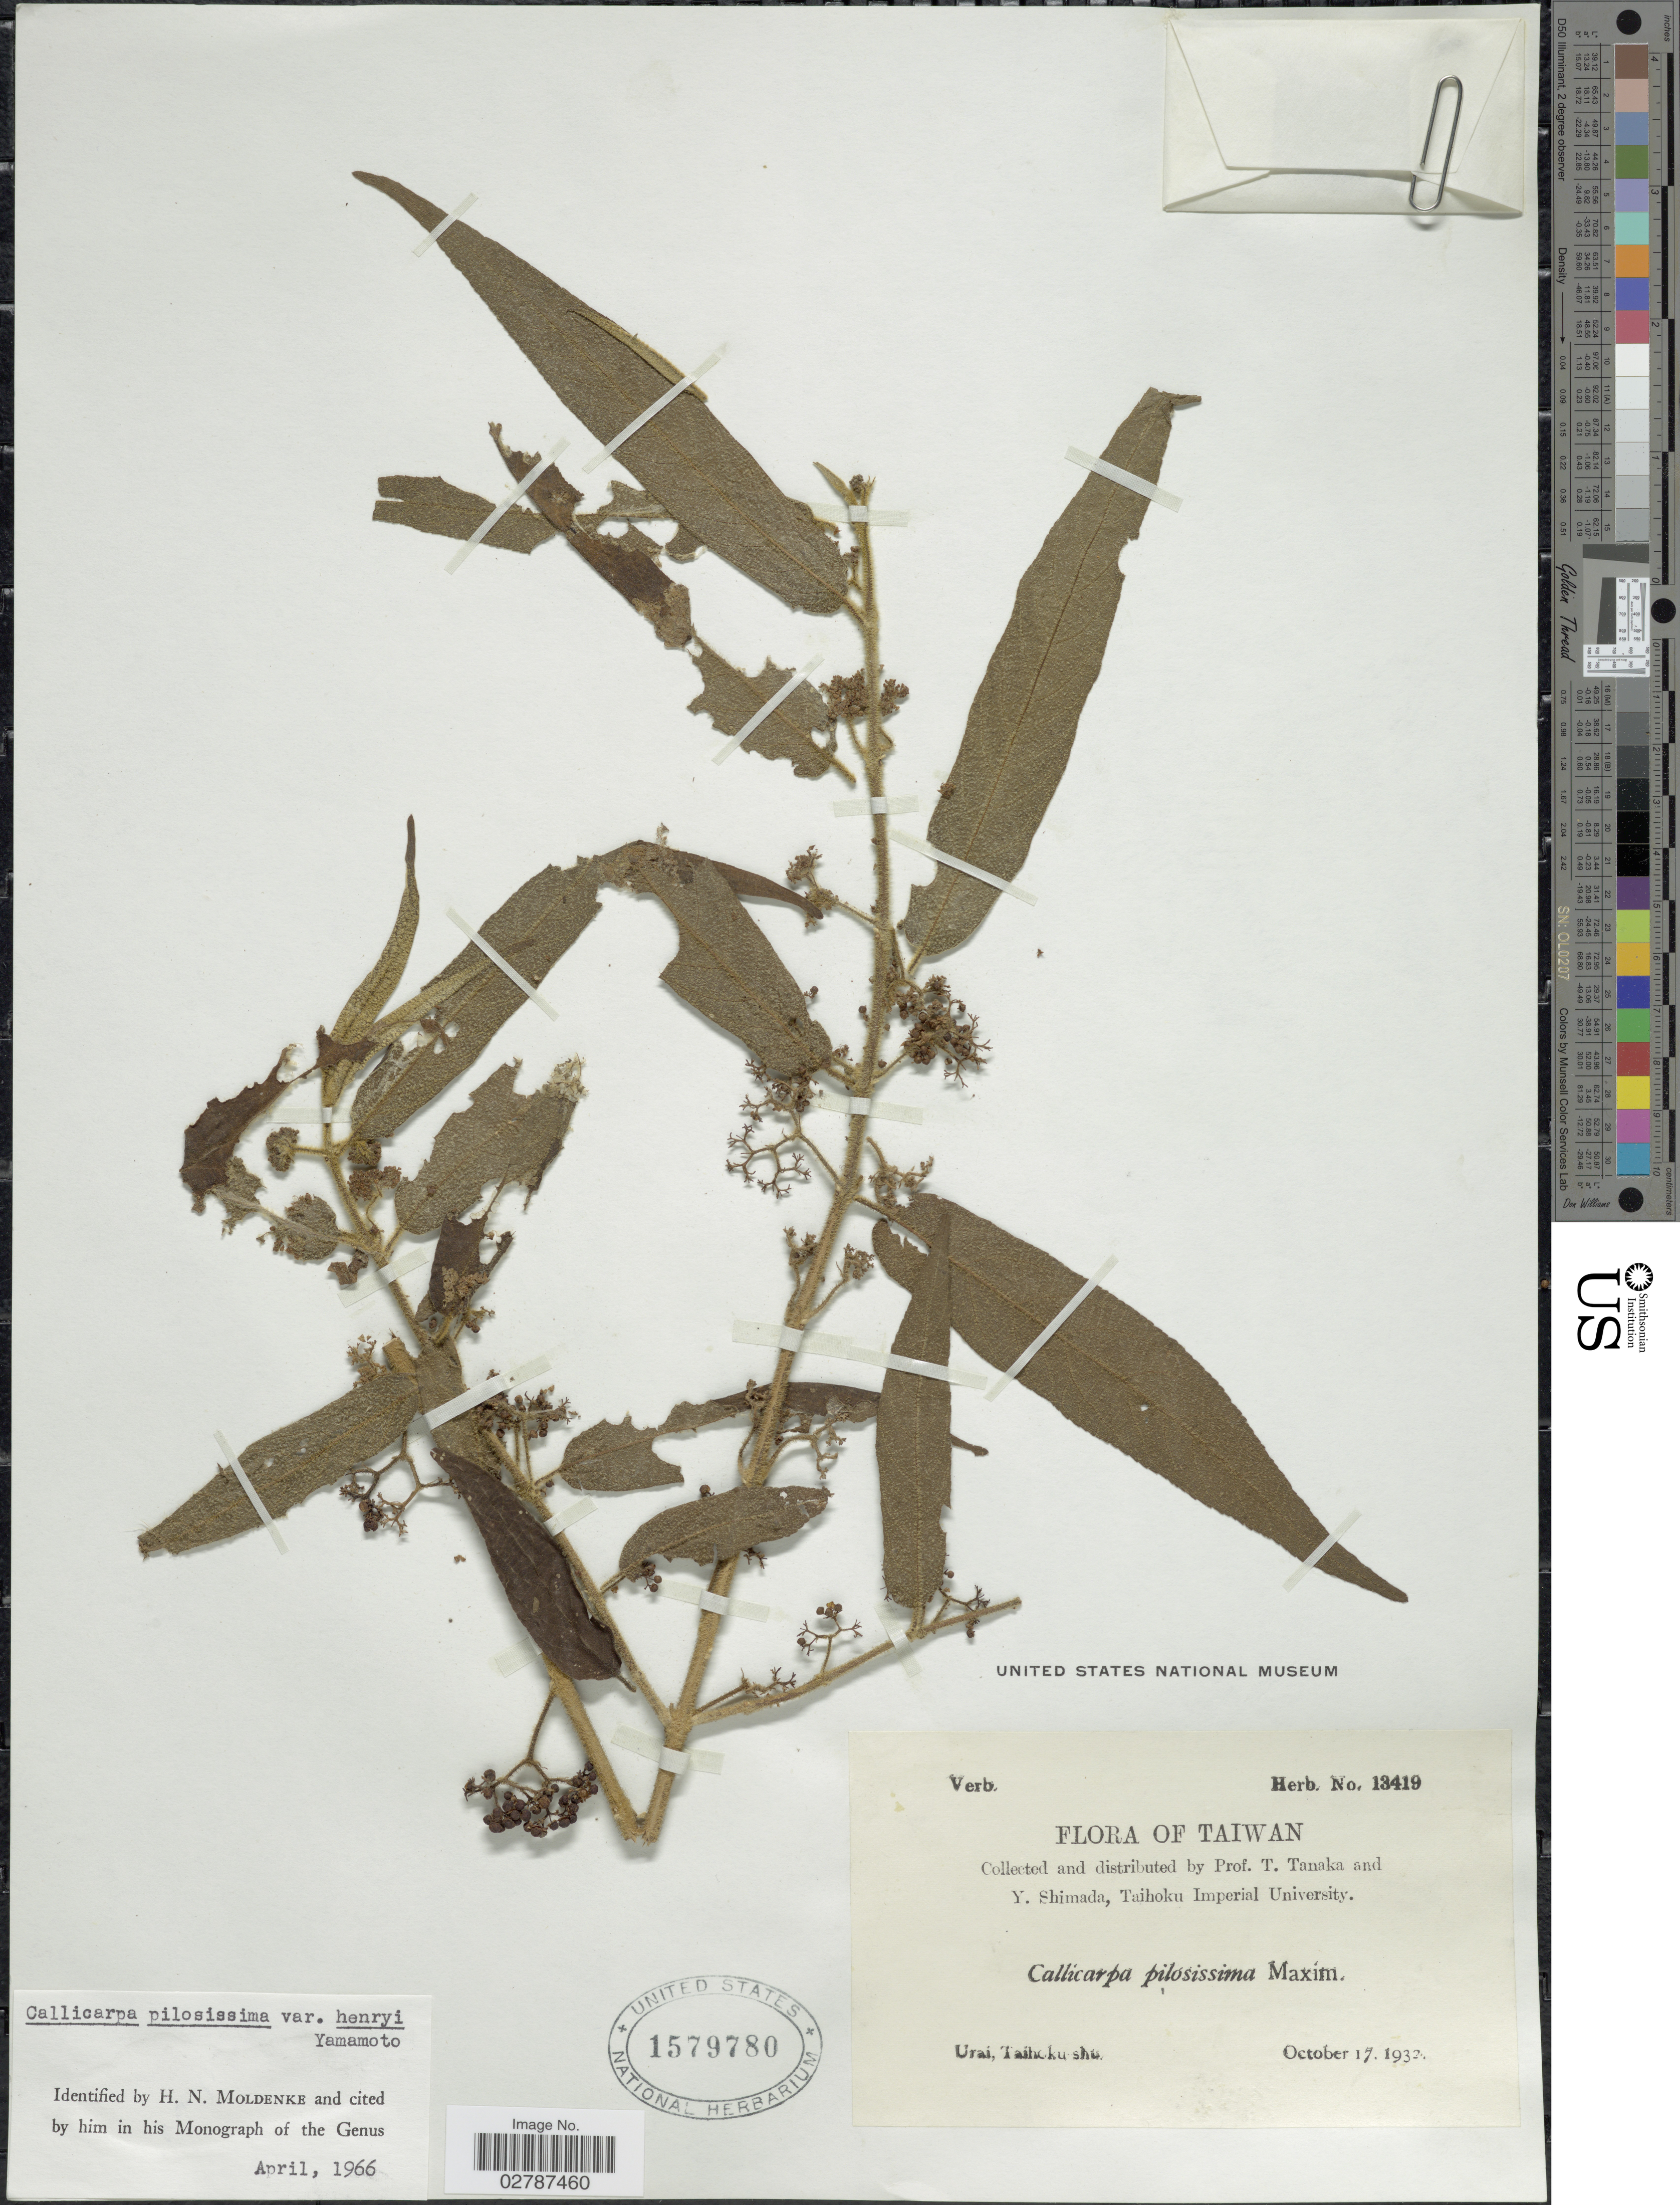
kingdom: Plantae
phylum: Tracheophyta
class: Magnoliopsida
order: Lamiales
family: Lamiaceae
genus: Callicarpa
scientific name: Callicarpa pilosissima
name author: Maxim.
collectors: T. Tanaka & Y. Shimada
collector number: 13419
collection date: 1932-10-17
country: Taiwan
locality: Urai, Taihoku-shu.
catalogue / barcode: US 1579780